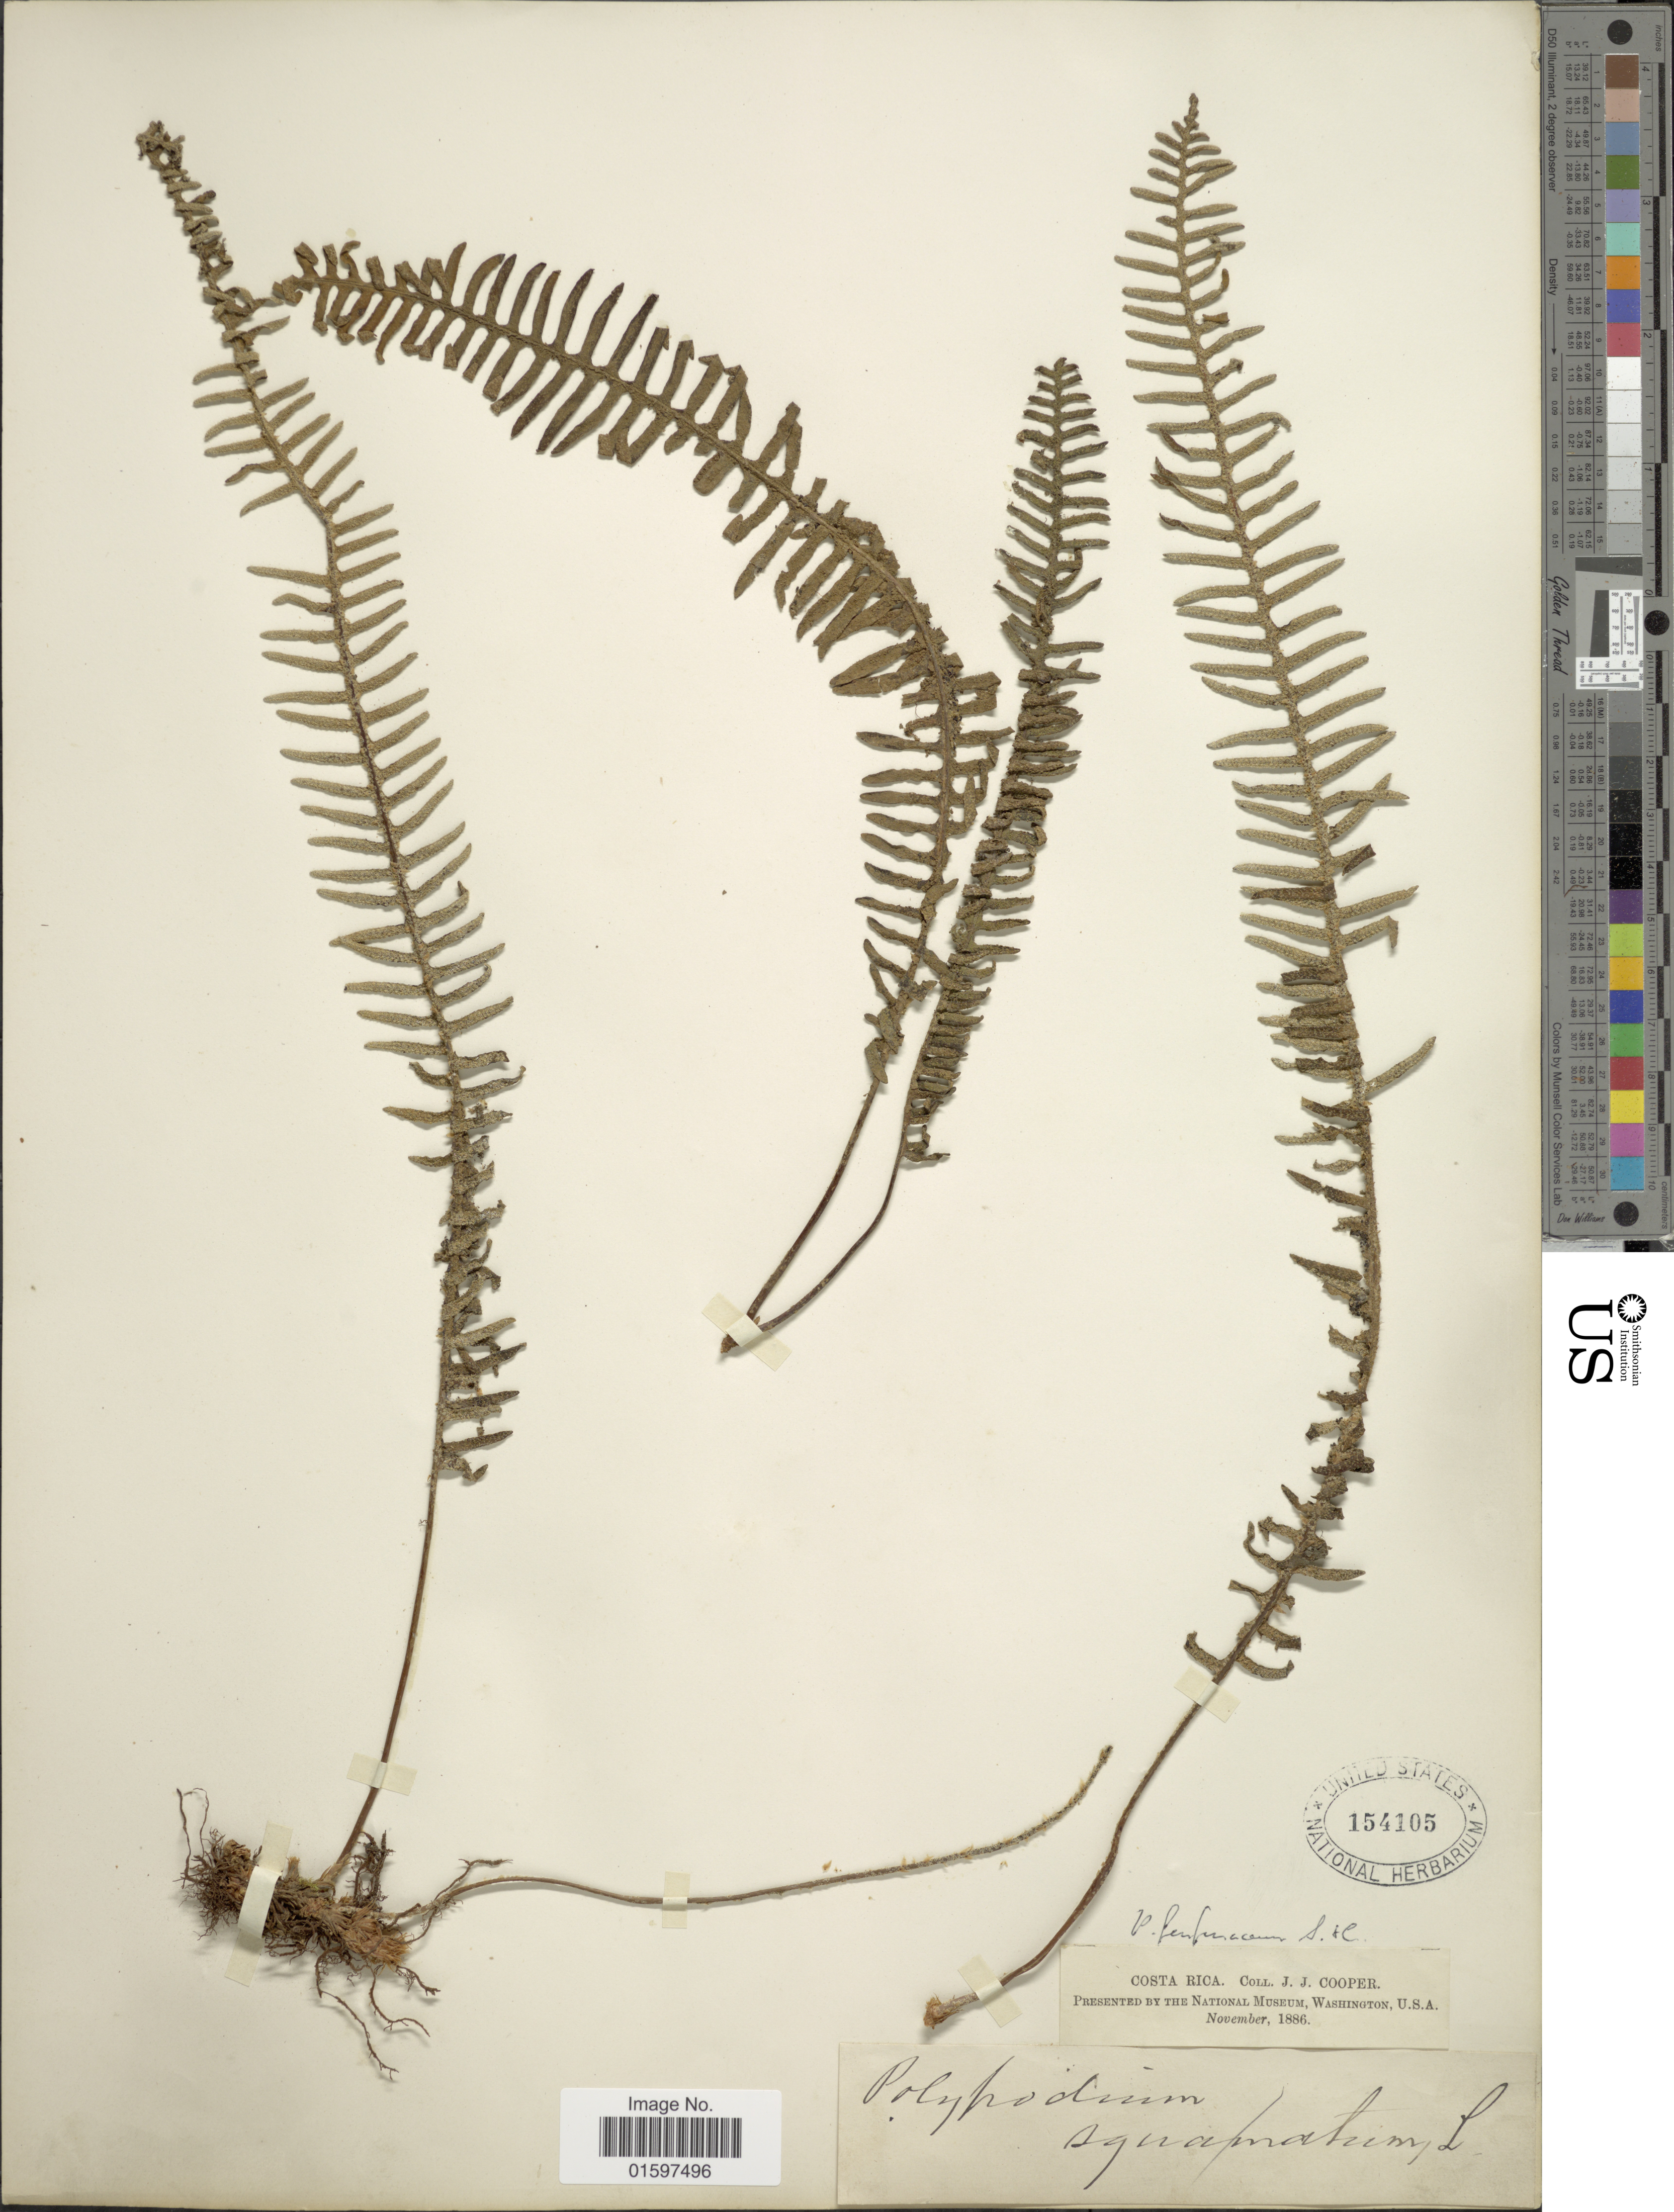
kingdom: Plantae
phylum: Tracheophyta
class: Polypodiopsida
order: Polypodiales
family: Polypodiaceae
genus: Pleopeltis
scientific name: Pleopeltis furfuracea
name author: (Schltdl. & Cham.) A.R. Sm. & Tejero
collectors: J. J. Cooper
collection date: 1886-11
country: Costa Rica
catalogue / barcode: US 154105